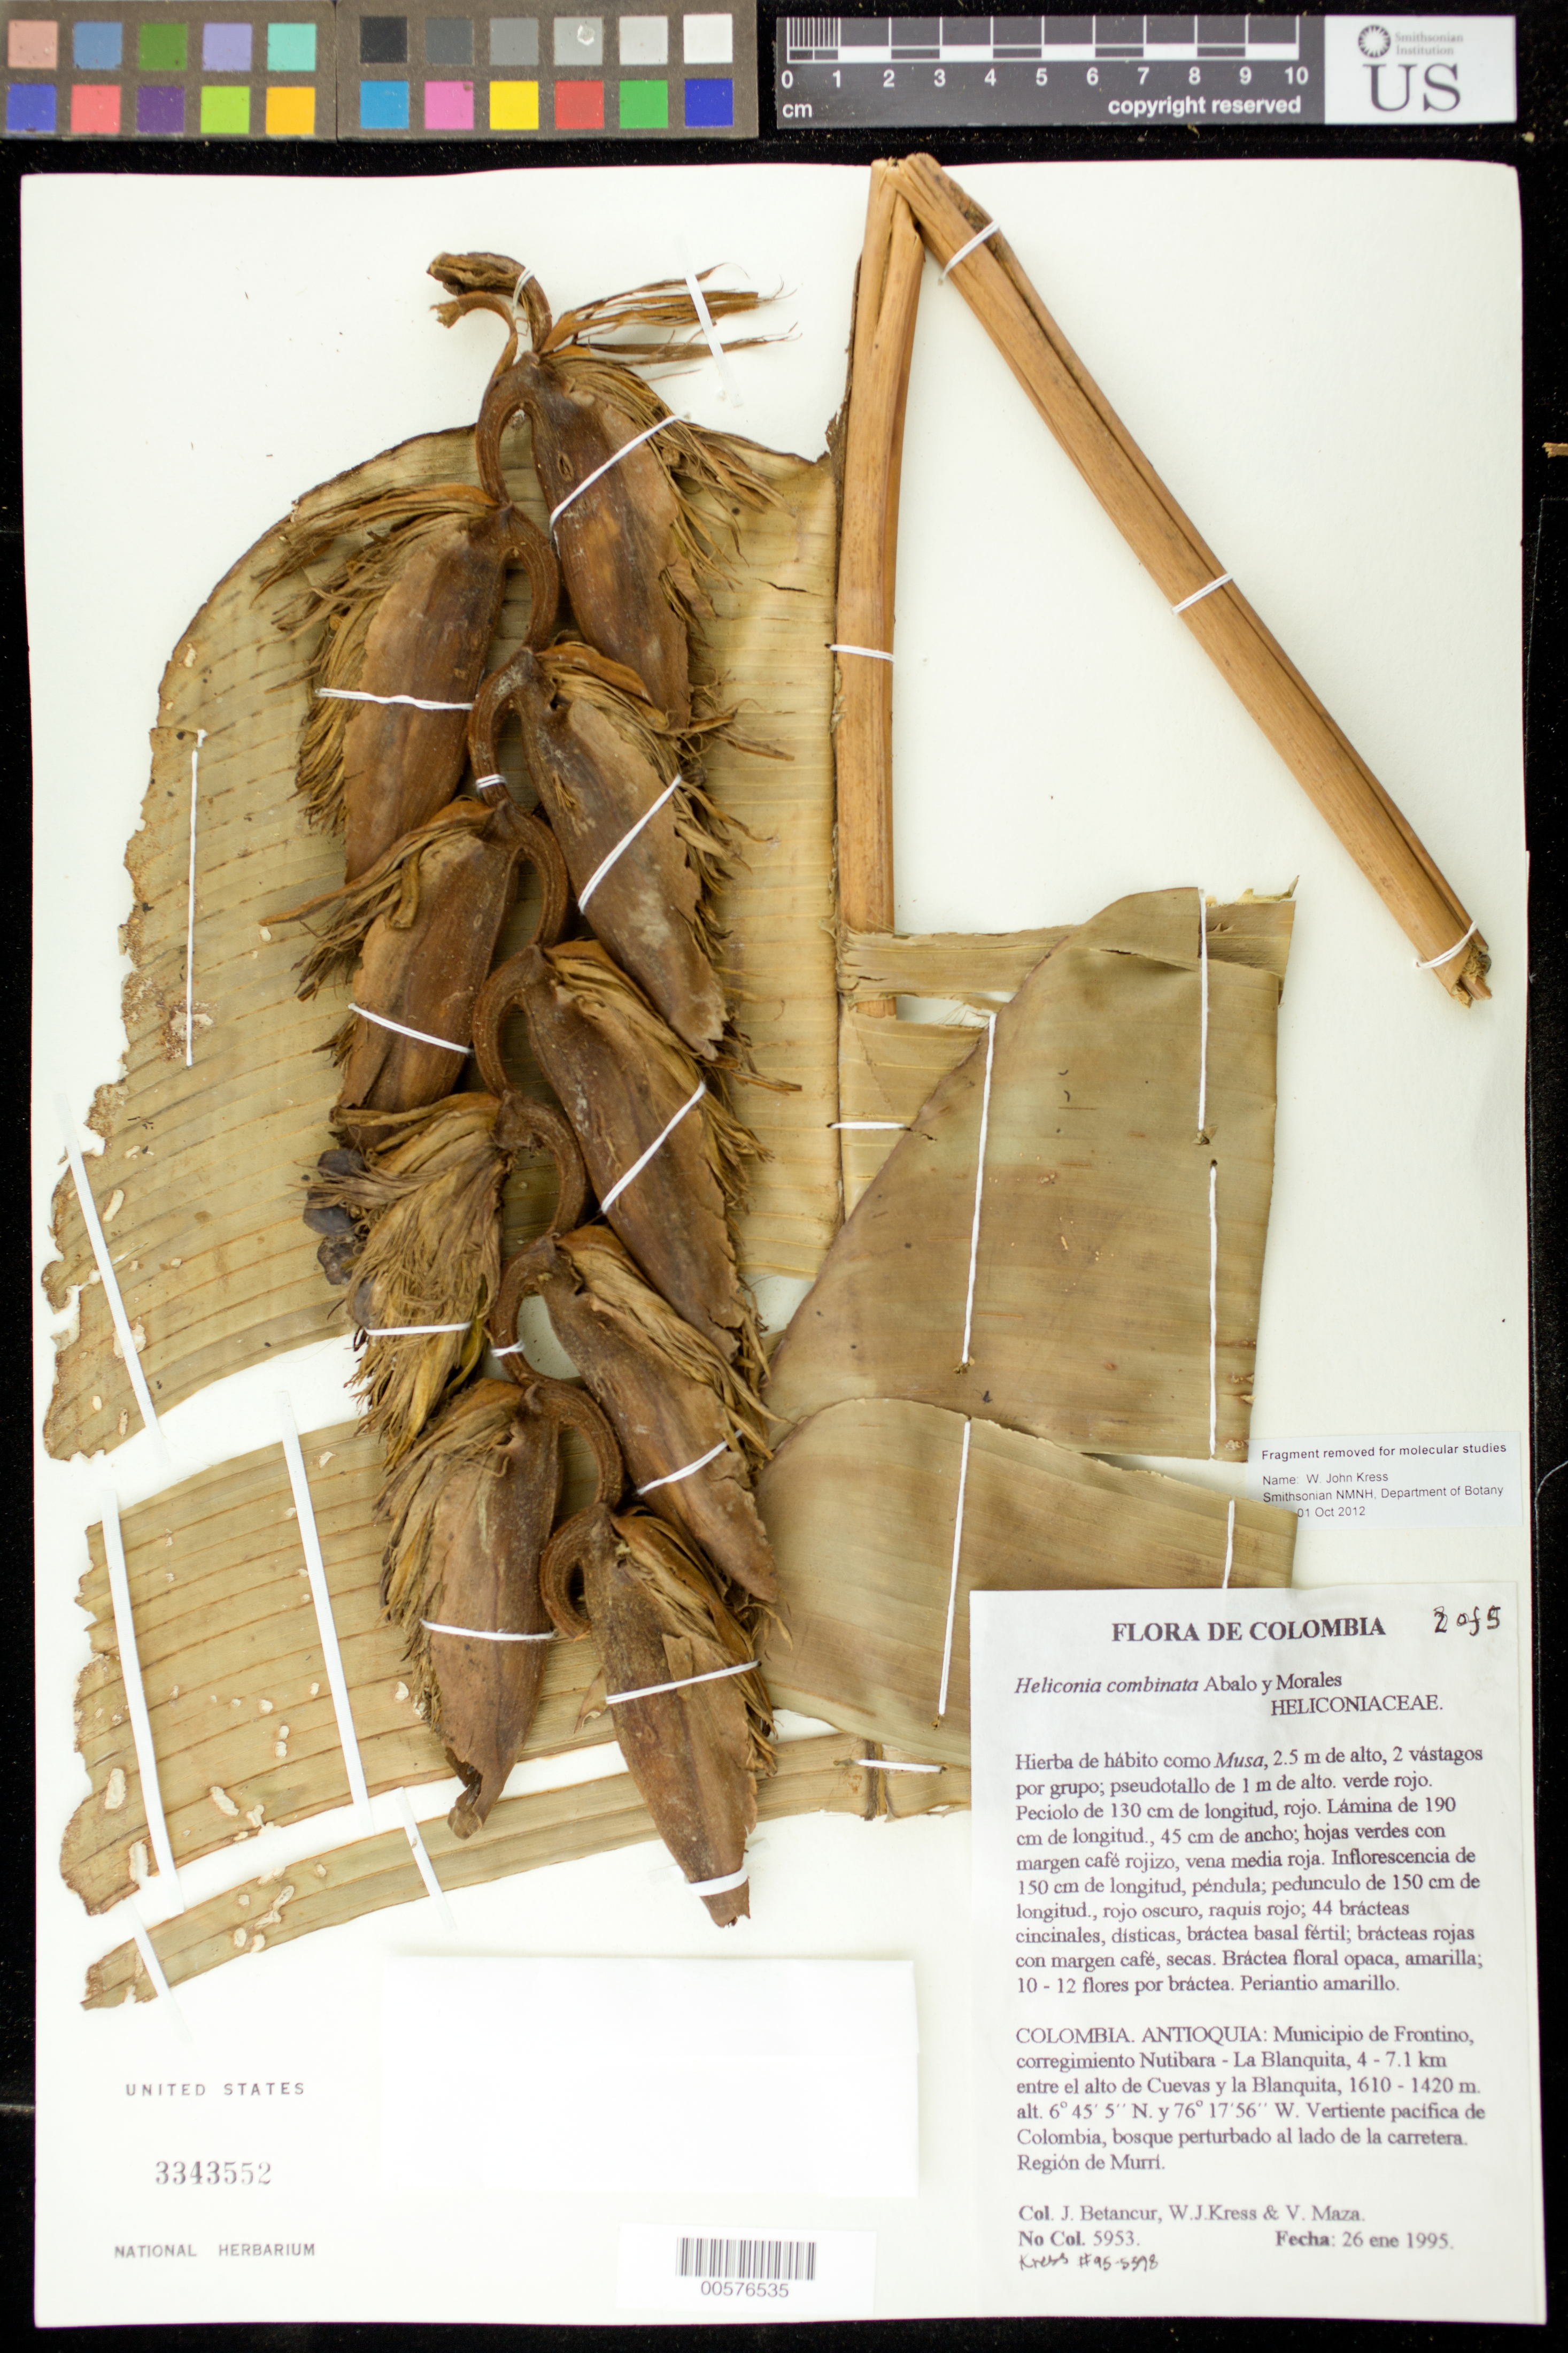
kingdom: Plantae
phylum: Tracheophyta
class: Liliopsida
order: Zingiberales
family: Heliconiaceae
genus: Heliconia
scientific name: Heliconia combinata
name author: Abalo & G. Morales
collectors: J. C. Betancur, W. J. Kress & V. Maza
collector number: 5953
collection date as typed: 26 Jan 1995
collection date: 1995-01-26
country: Colombia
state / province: Antioquia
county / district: Frontino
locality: Road between Nutibara and La Blanquita, 17 km from Nutibara.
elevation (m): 1615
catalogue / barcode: US 3343552